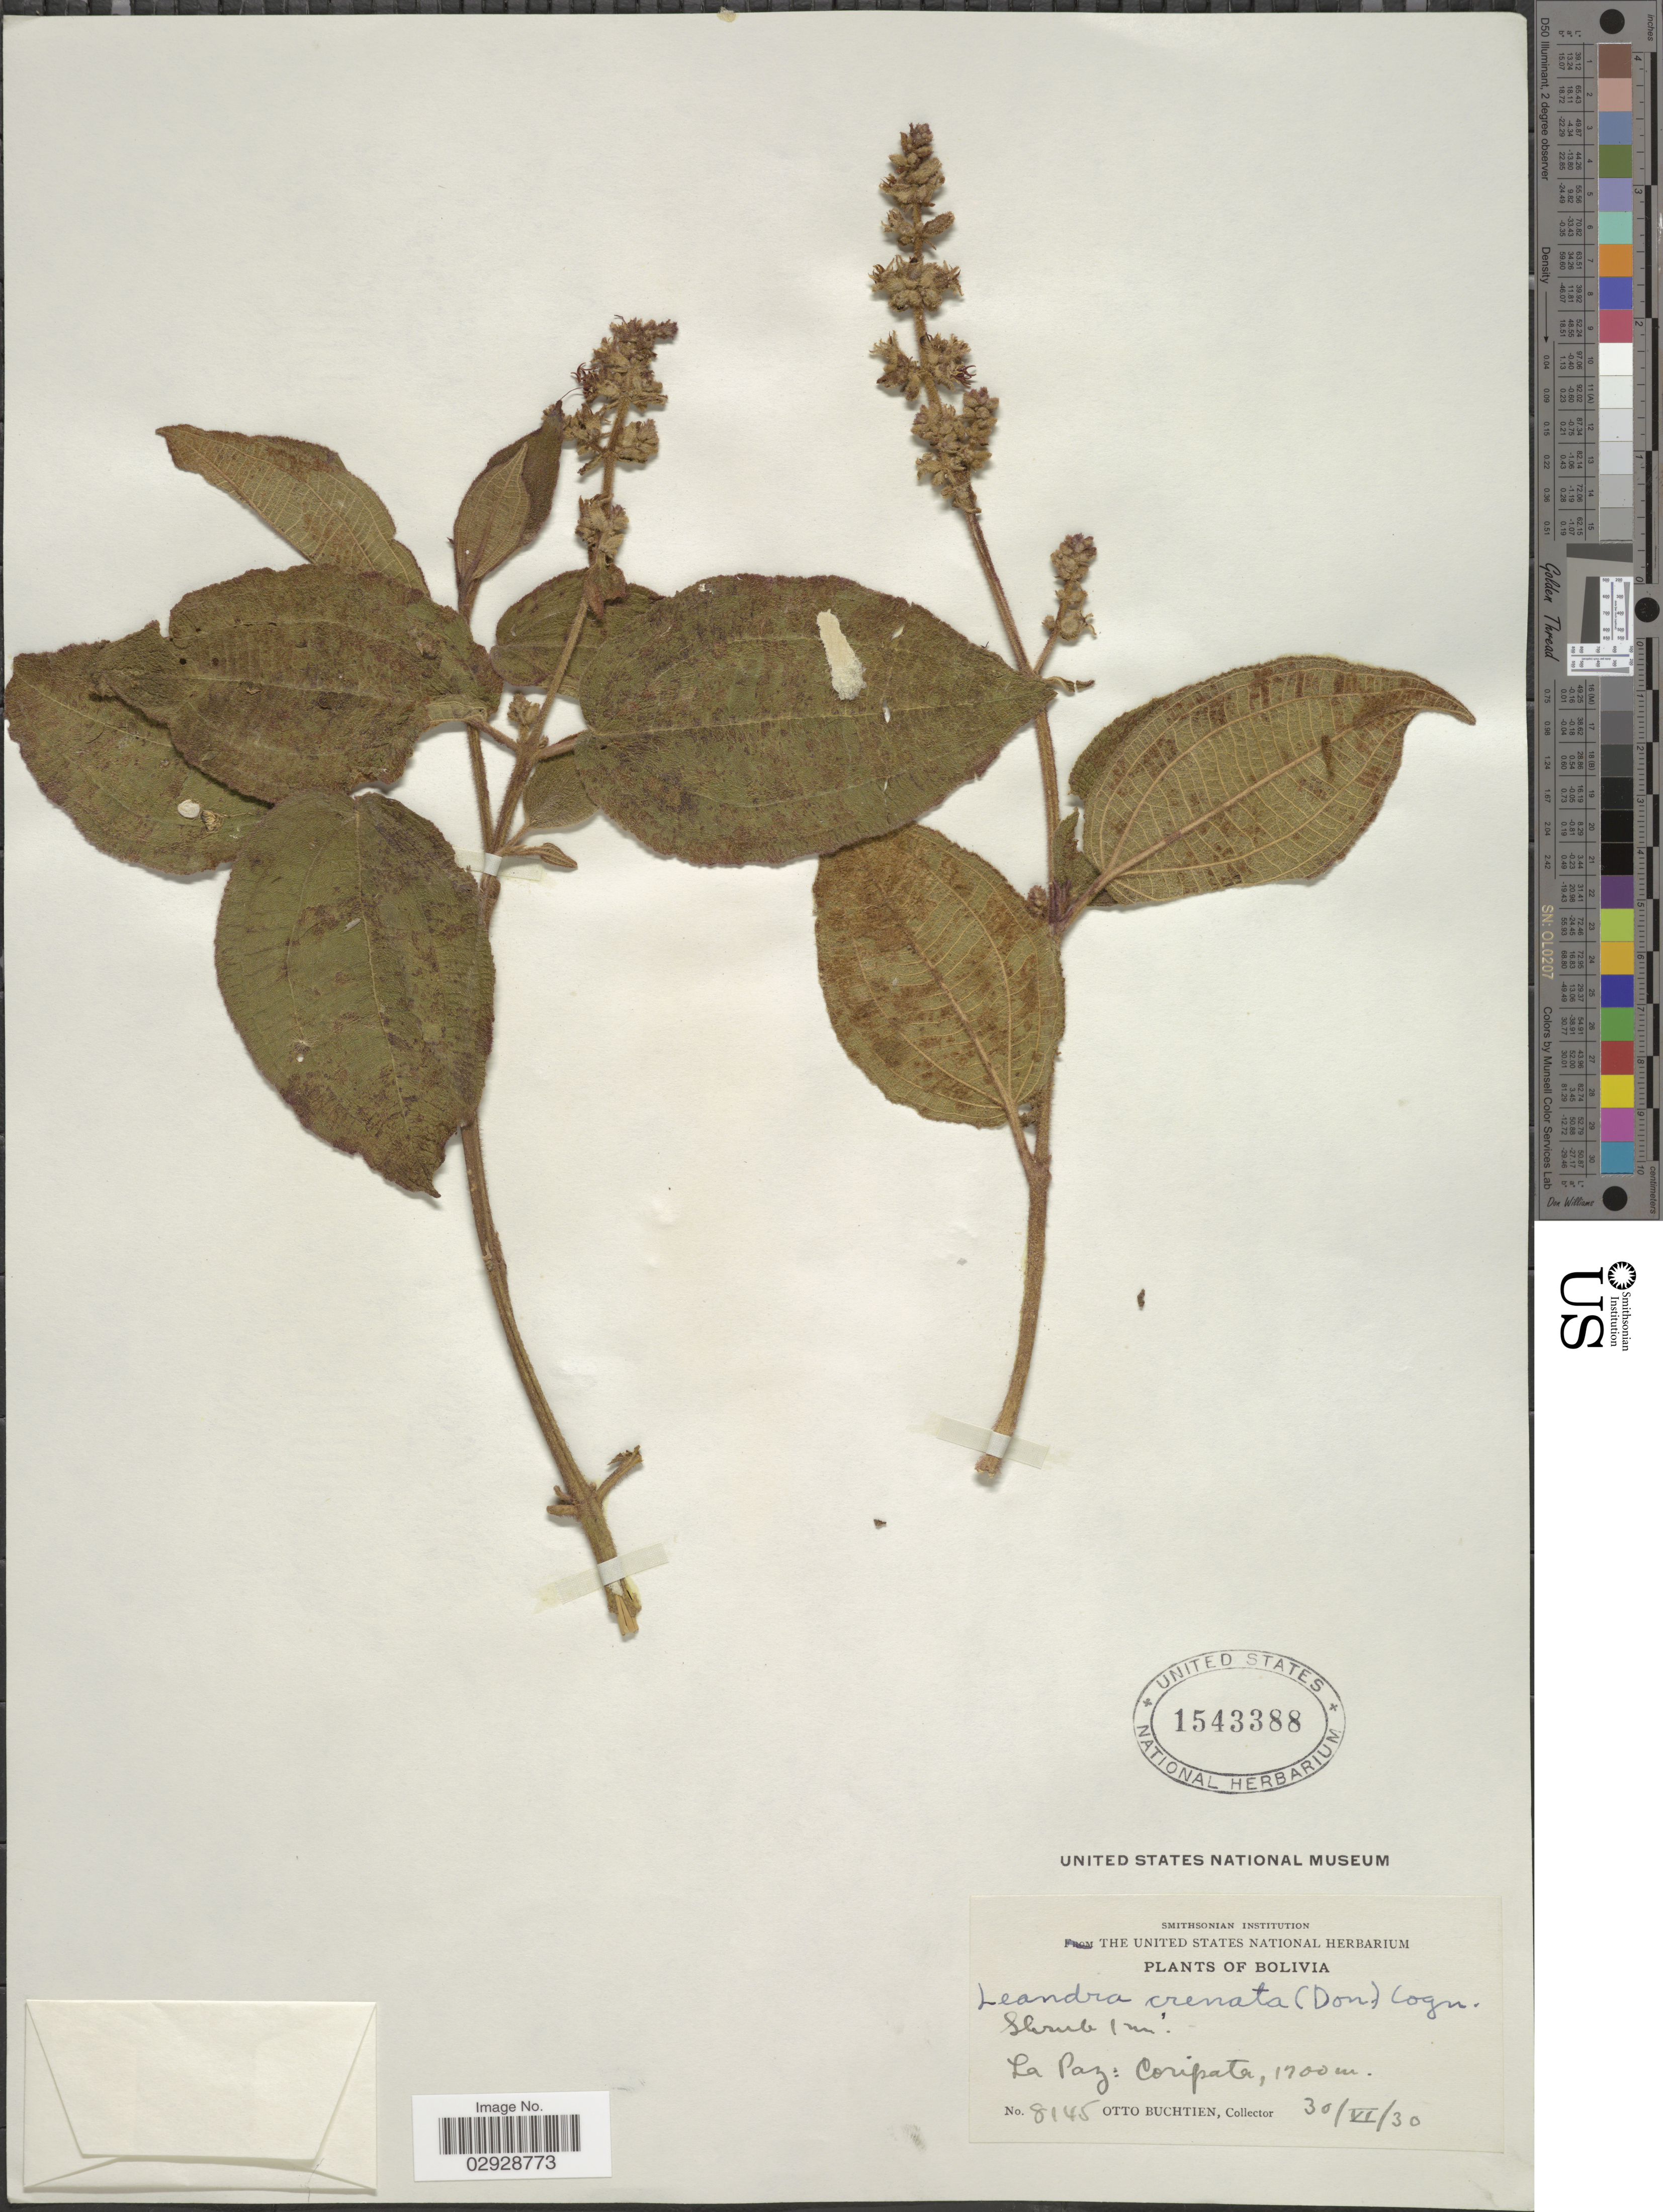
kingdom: Plantae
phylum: Tracheophyta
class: Magnoliopsida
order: Myrtales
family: Melastomataceae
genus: Leandra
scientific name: Leandra crenata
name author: (D. Don) Cogn.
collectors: O. Buchtien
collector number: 8145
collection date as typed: Transcribed d/m/y: 30/6/30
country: Bolivia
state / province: La Paz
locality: Coripata.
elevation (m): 1700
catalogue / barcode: US 1543388